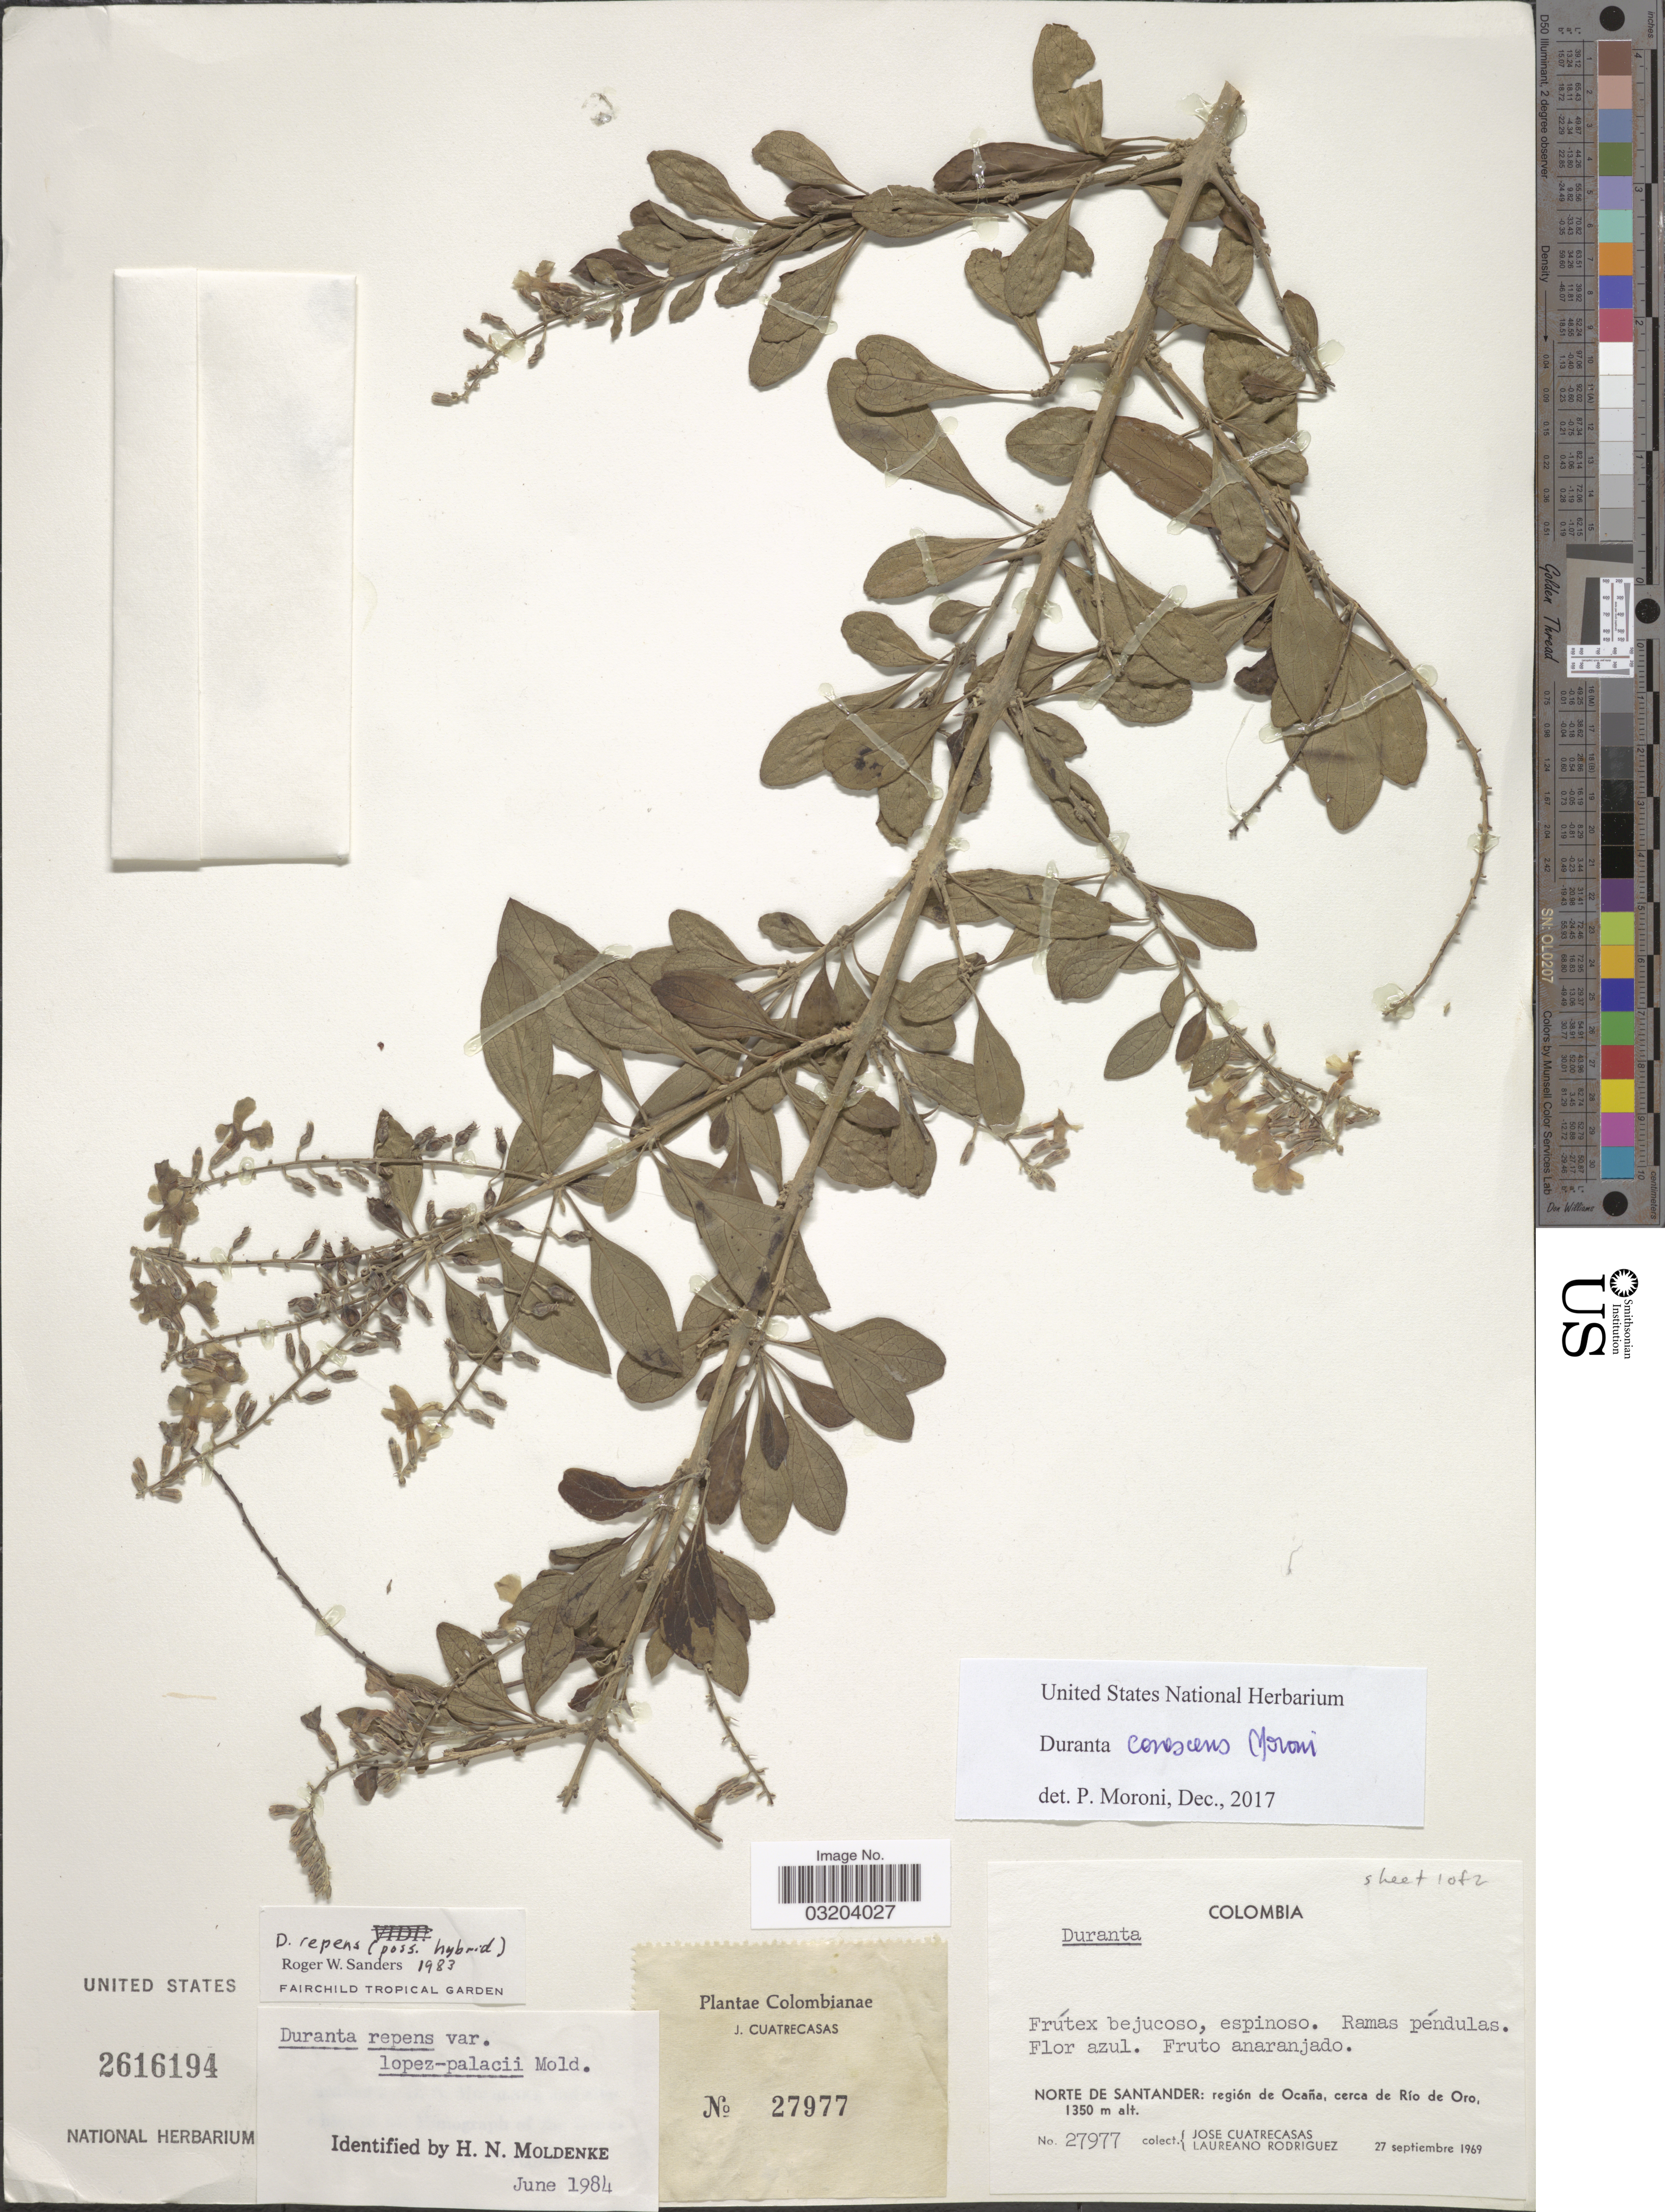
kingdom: Plantae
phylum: Tracheophyta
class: Magnoliopsida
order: Lamiales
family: Verbenaceae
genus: Duranta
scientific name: Duranta canescens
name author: (Moldenke) P. Moroni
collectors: J. Cuatrecasas & L. Rodriguez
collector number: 27977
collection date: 1969-09-27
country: Colombia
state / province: Norte de Santander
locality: Región de Ocaña, cerca de Río de Oro.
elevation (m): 1350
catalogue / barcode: US 2616194